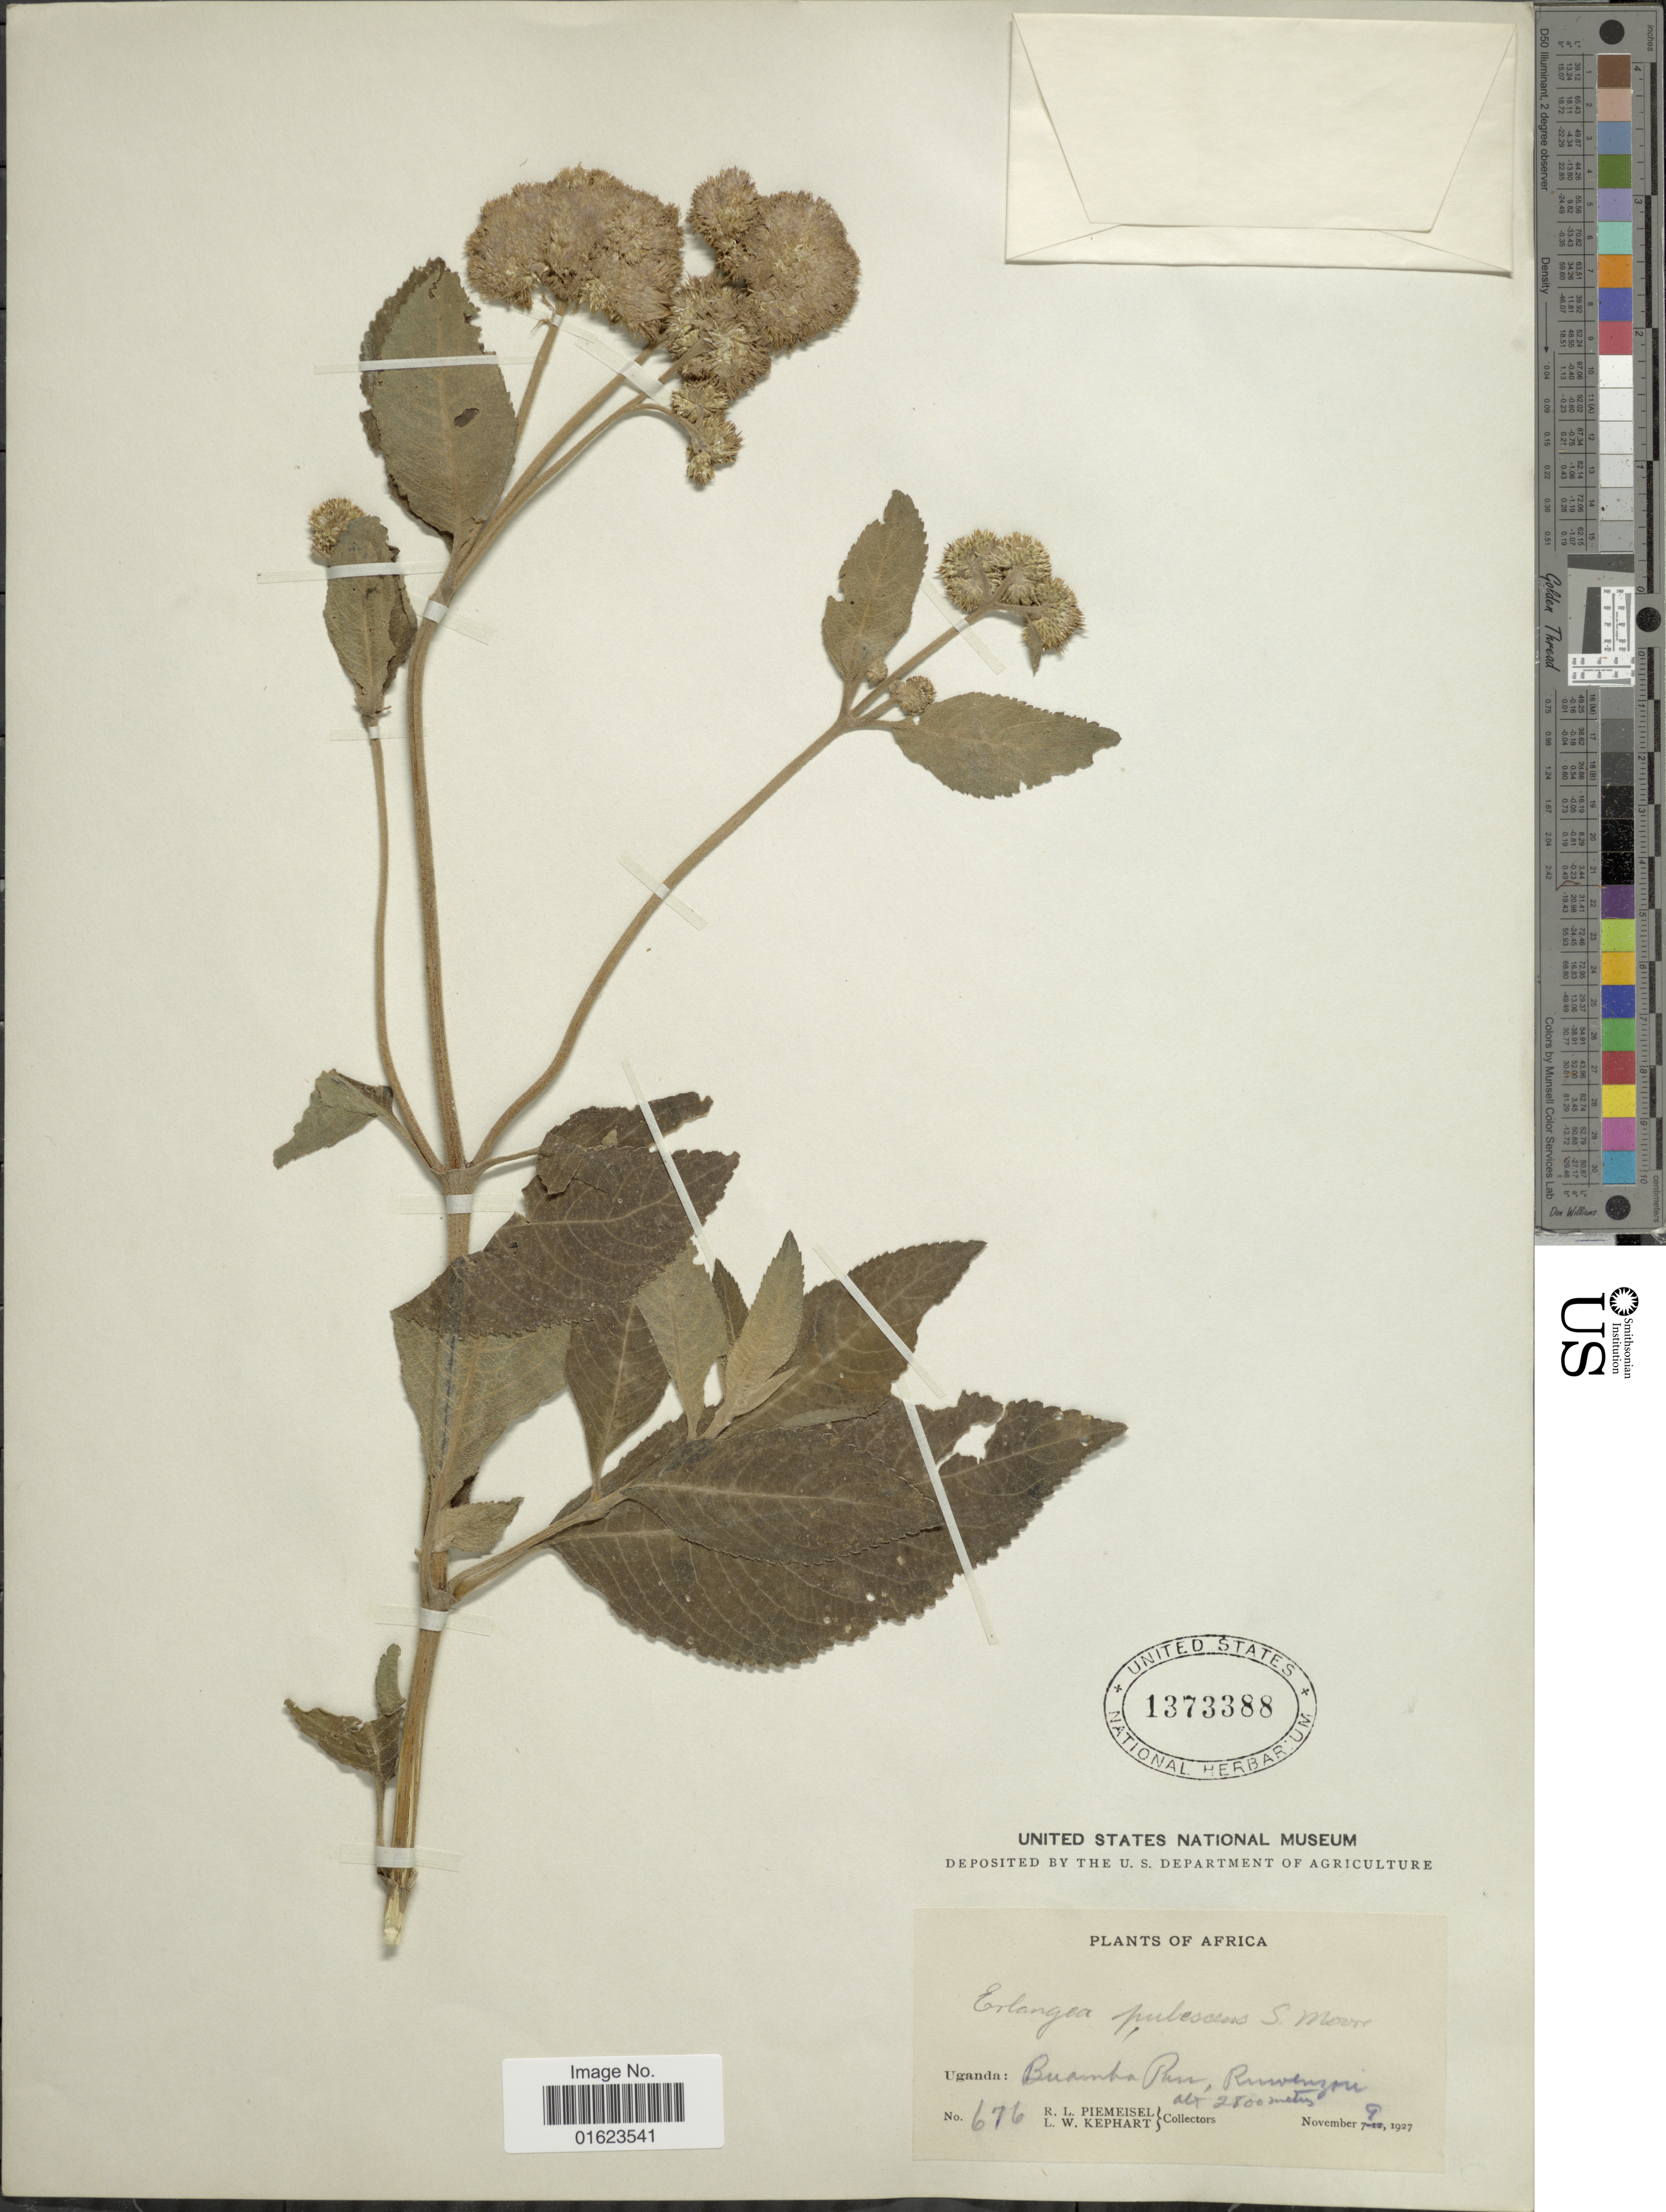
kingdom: Plantae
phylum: Tracheophyta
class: Magnoliopsida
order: Asterales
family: Asteraceae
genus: Bothriocline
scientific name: Bothriocline longipes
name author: (Oliv. & Hiern) N.E. Br.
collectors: R. L. Piemeisel & L. W. Kephart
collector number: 676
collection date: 1927-11-09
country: Uganda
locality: Uganda: Buamba Pass, Ruwenzori.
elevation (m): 2800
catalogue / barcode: US 1373388